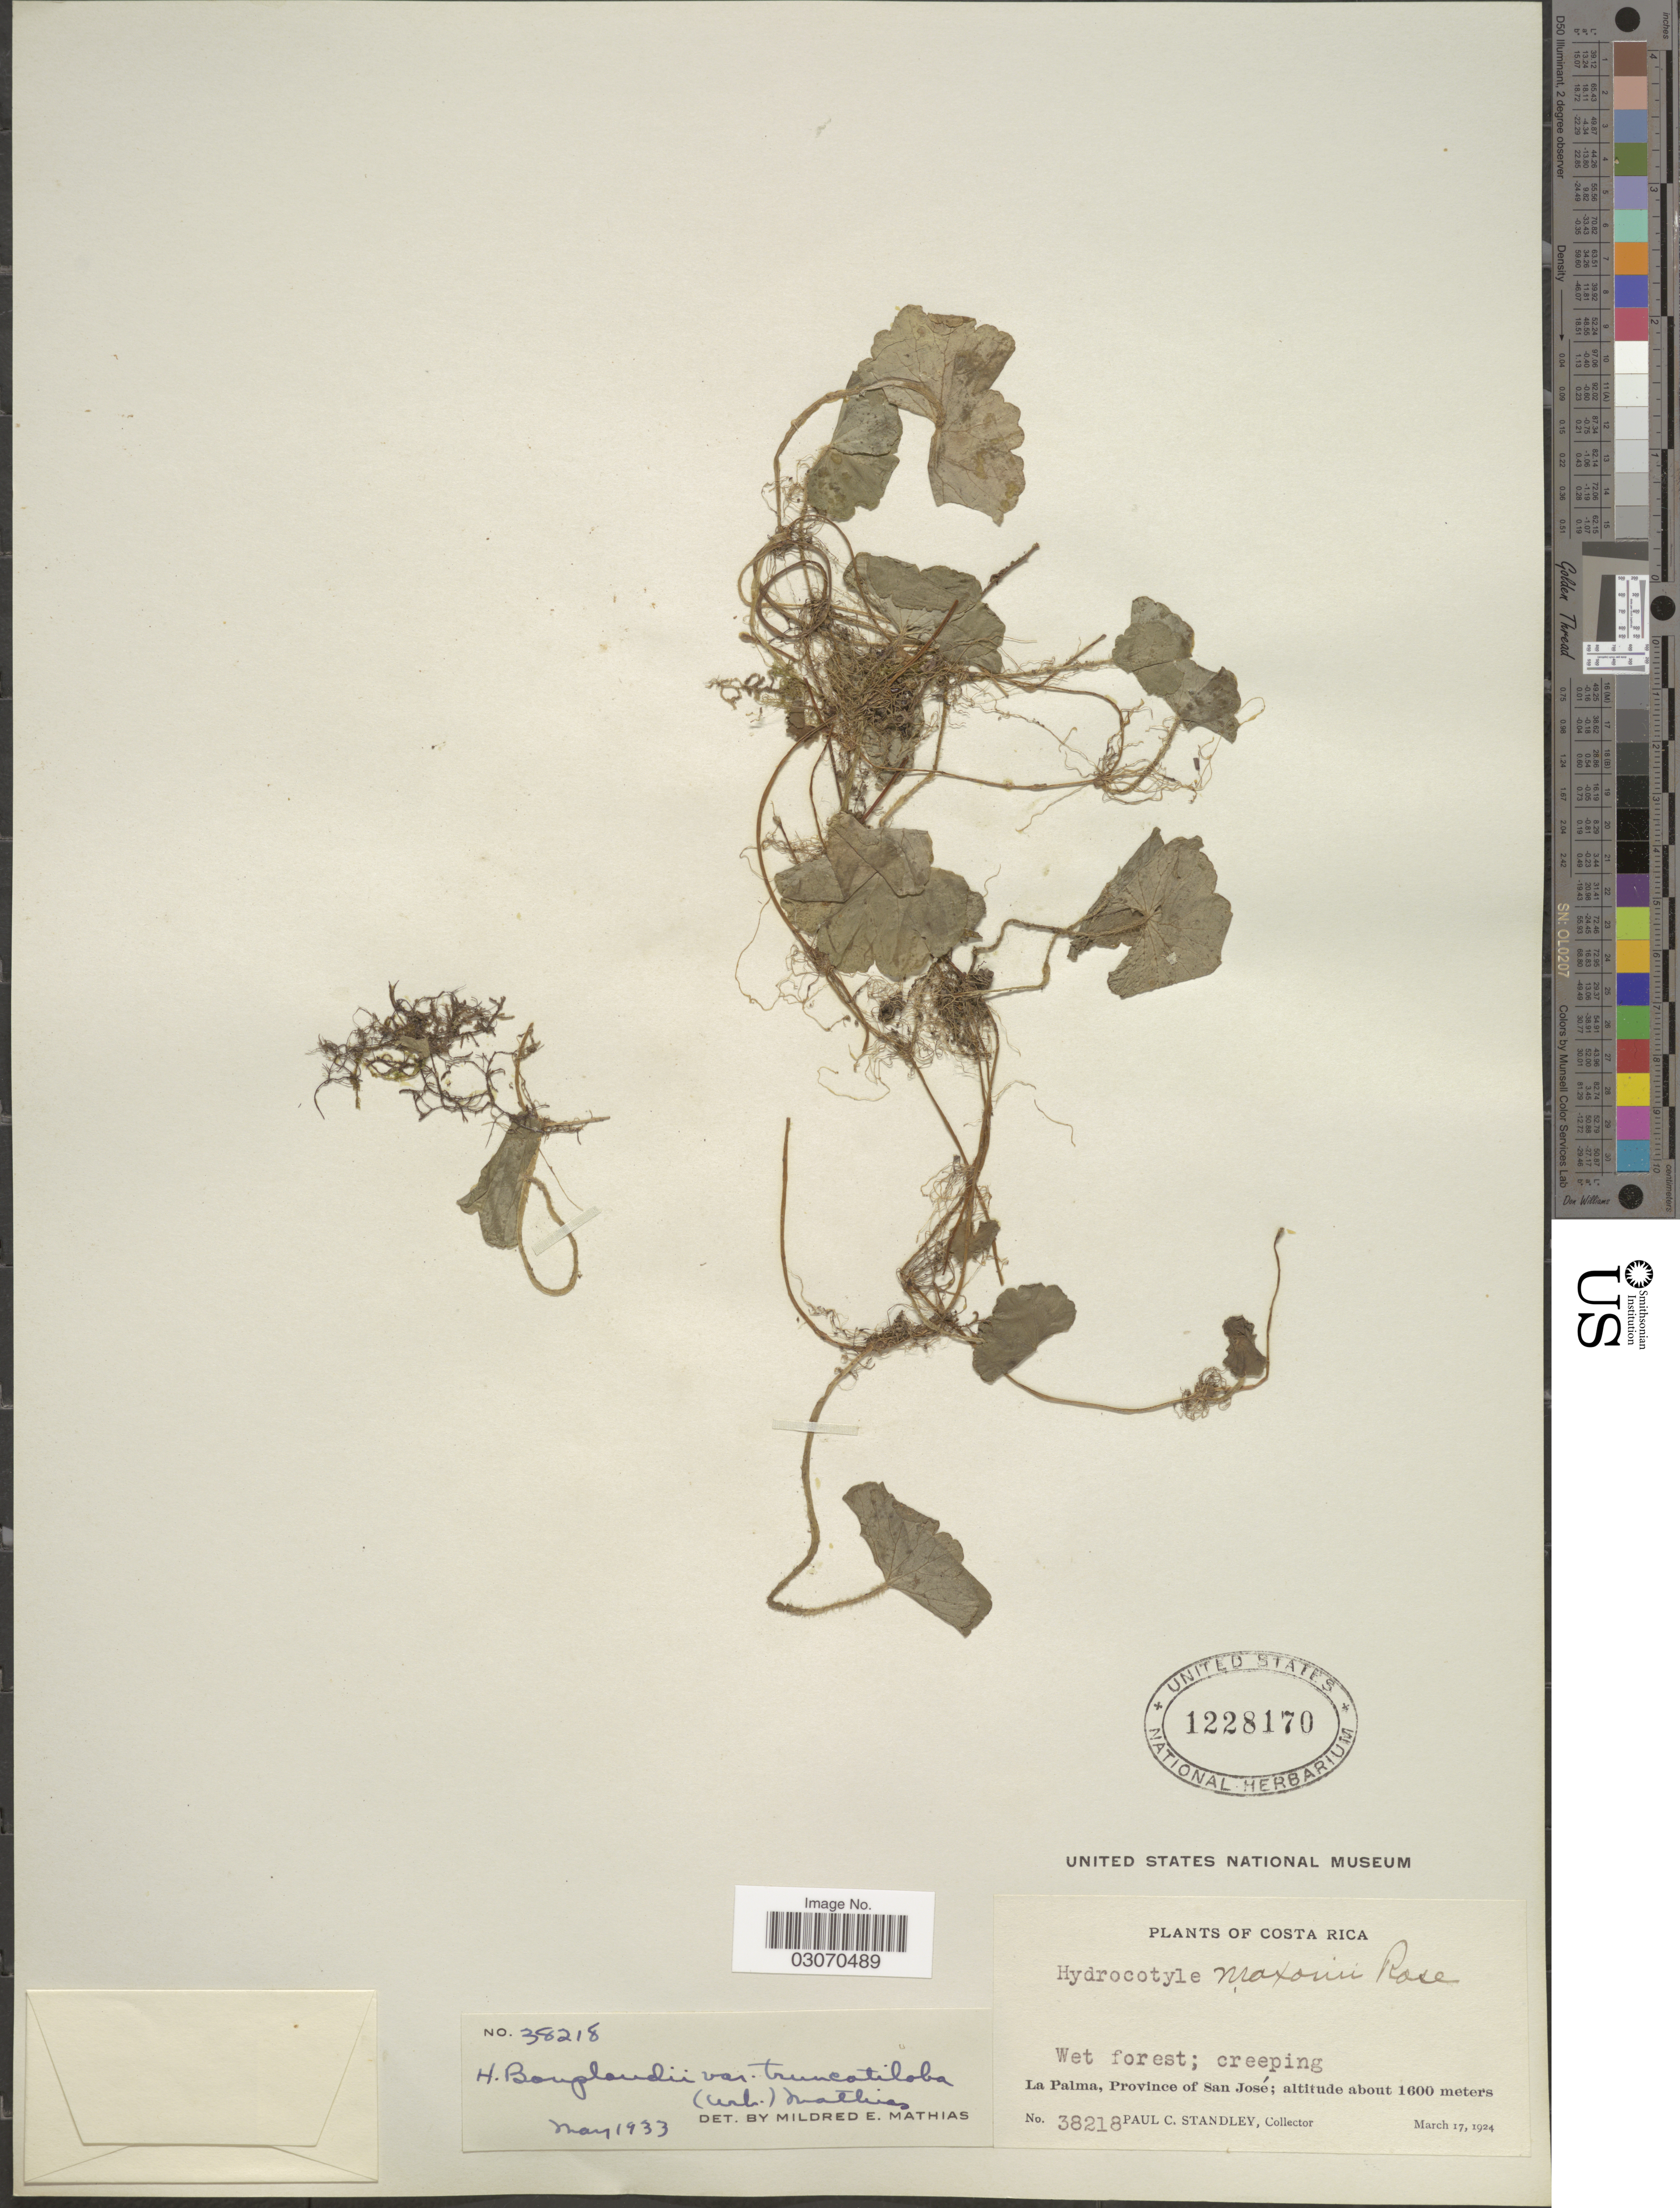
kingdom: Plantae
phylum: Tracheophyta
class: Magnoliopsida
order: Apiales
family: Araliaceae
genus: Hydrocotyle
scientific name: Hydrocotyle leucocephala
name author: Cham. & Schltdl.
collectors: P. C. Standley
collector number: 38218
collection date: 1924-03-17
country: Costa Rica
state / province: San José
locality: La Palma.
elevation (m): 1600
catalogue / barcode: US 1228170